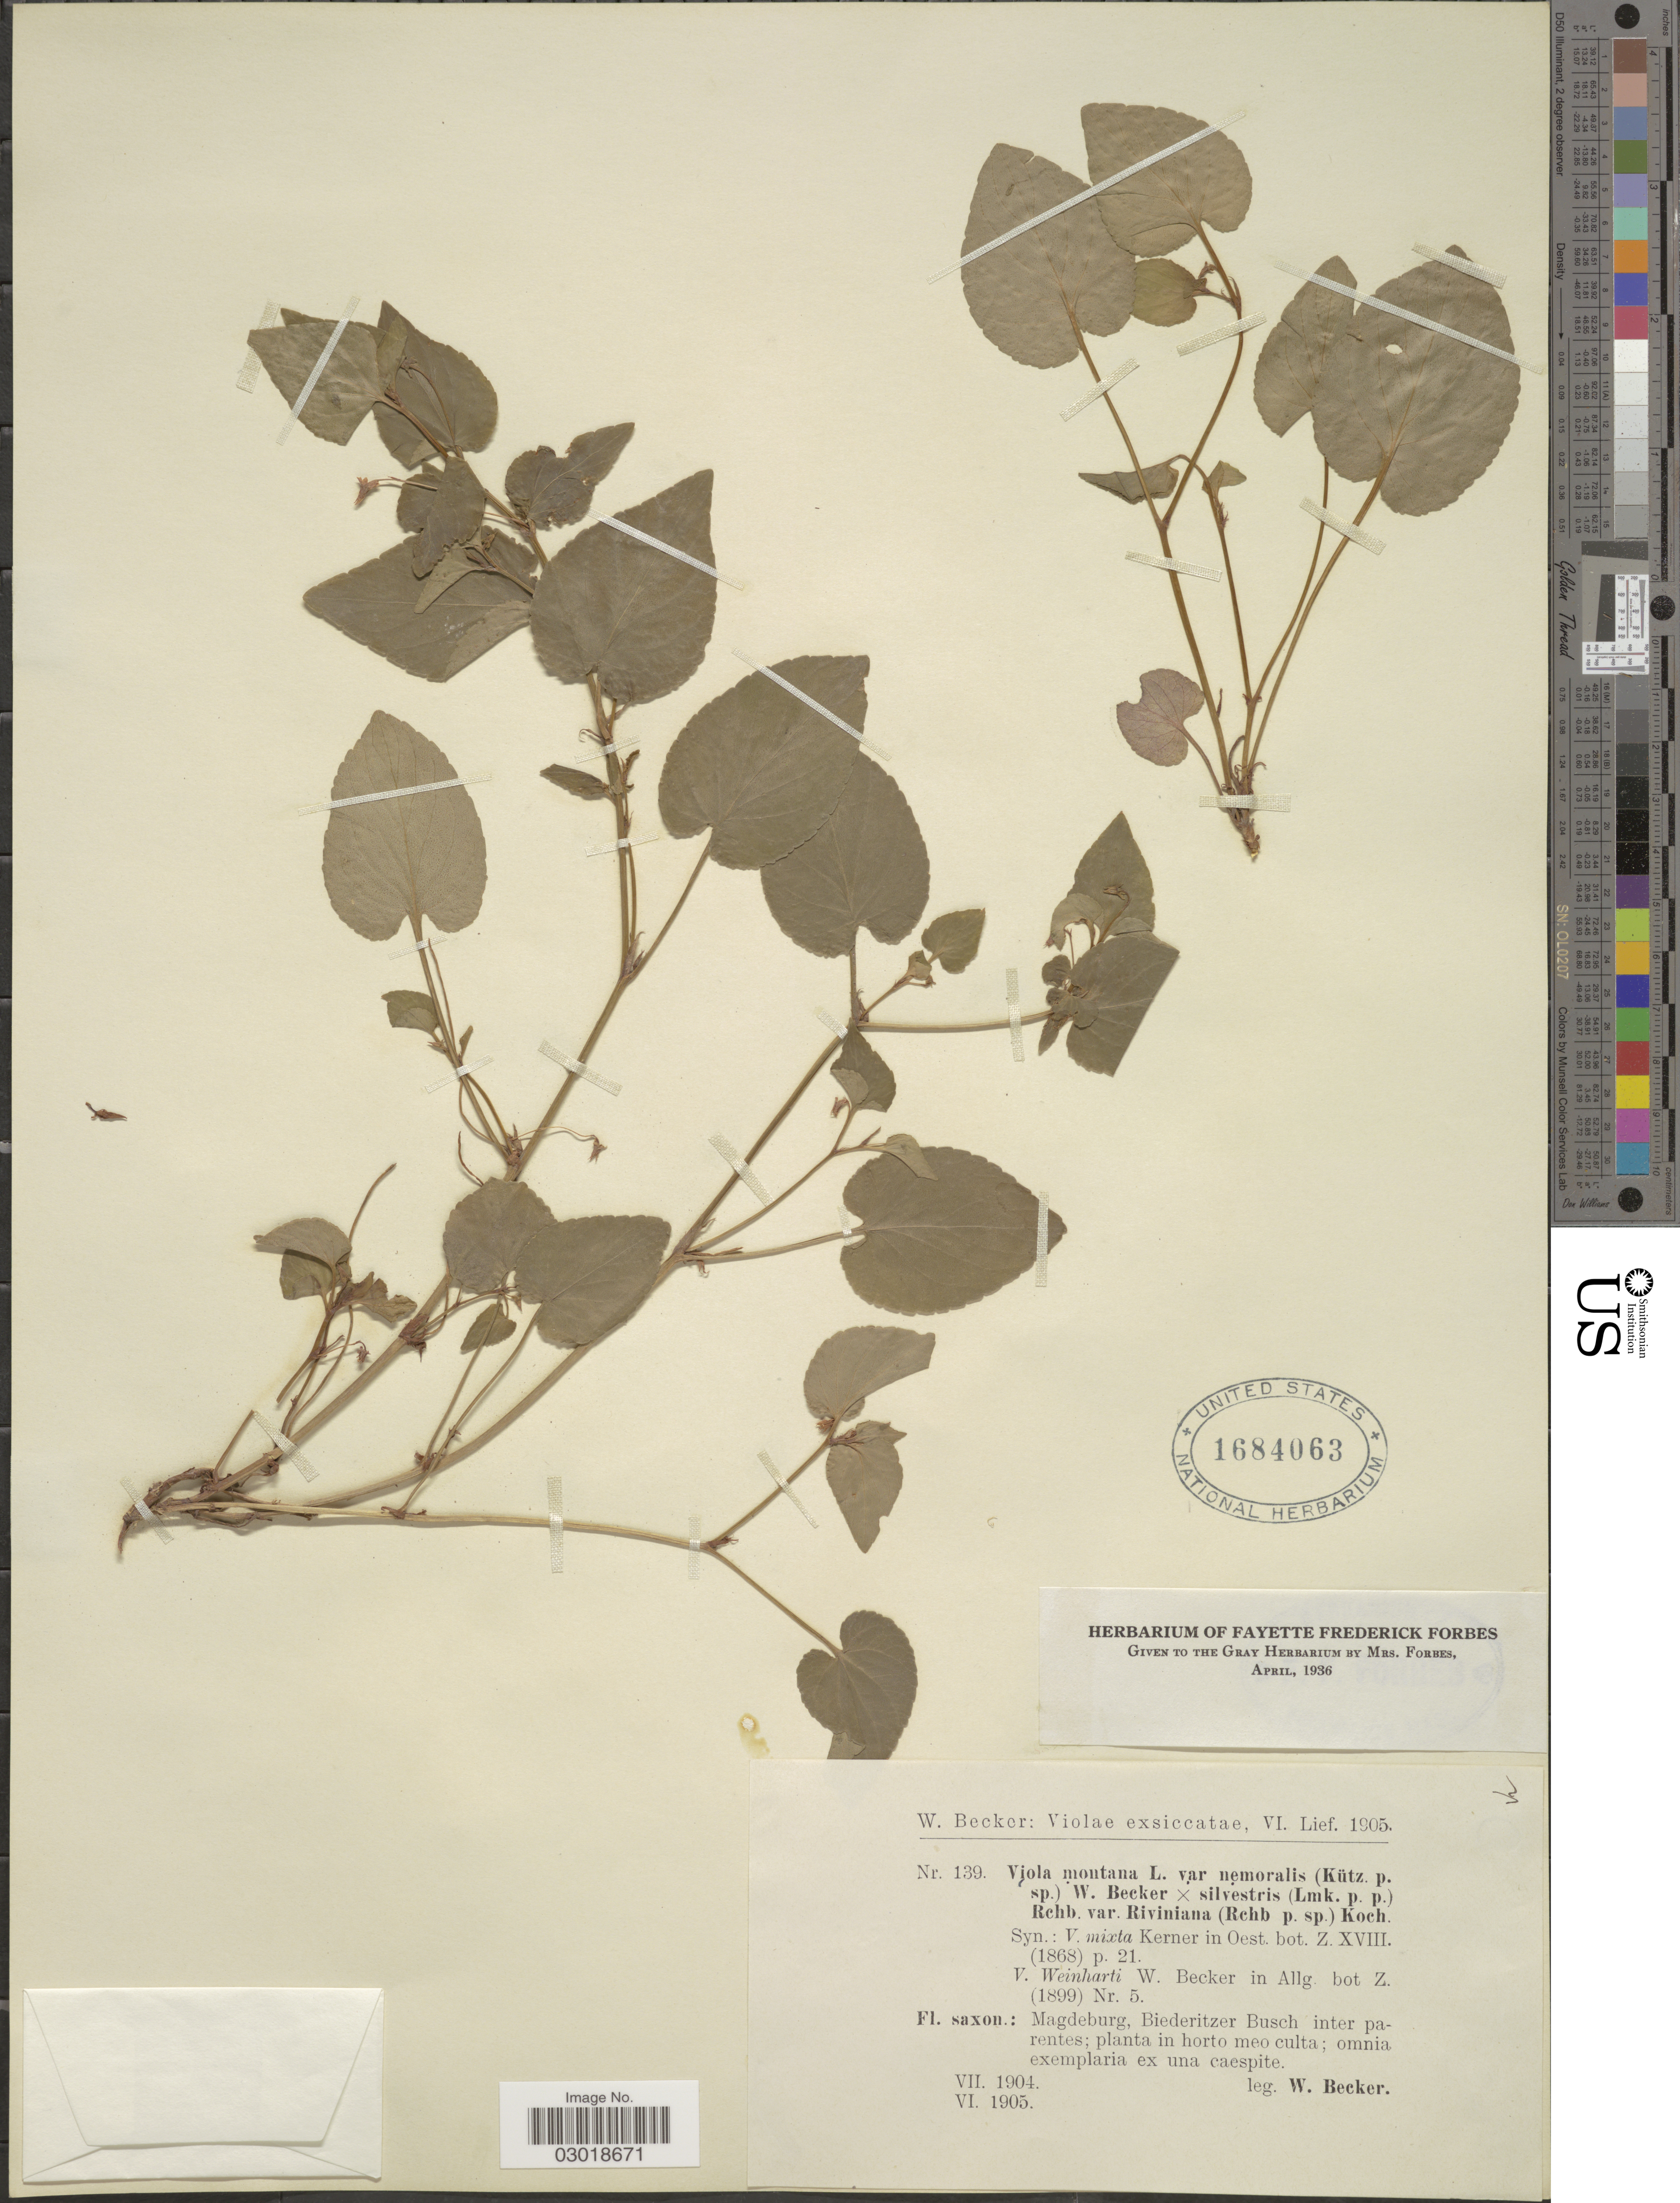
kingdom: Plantae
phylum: Tracheophyta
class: Magnoliopsida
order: Malpighiales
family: Violaceae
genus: Viola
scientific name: Viola montana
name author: L.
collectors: W. Becker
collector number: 139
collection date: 1904-07/1905-06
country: Germany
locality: Saxon: Magdeburg, Biederitzer Busch inter parentes; planta in horto meo culta.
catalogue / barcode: US 1684063